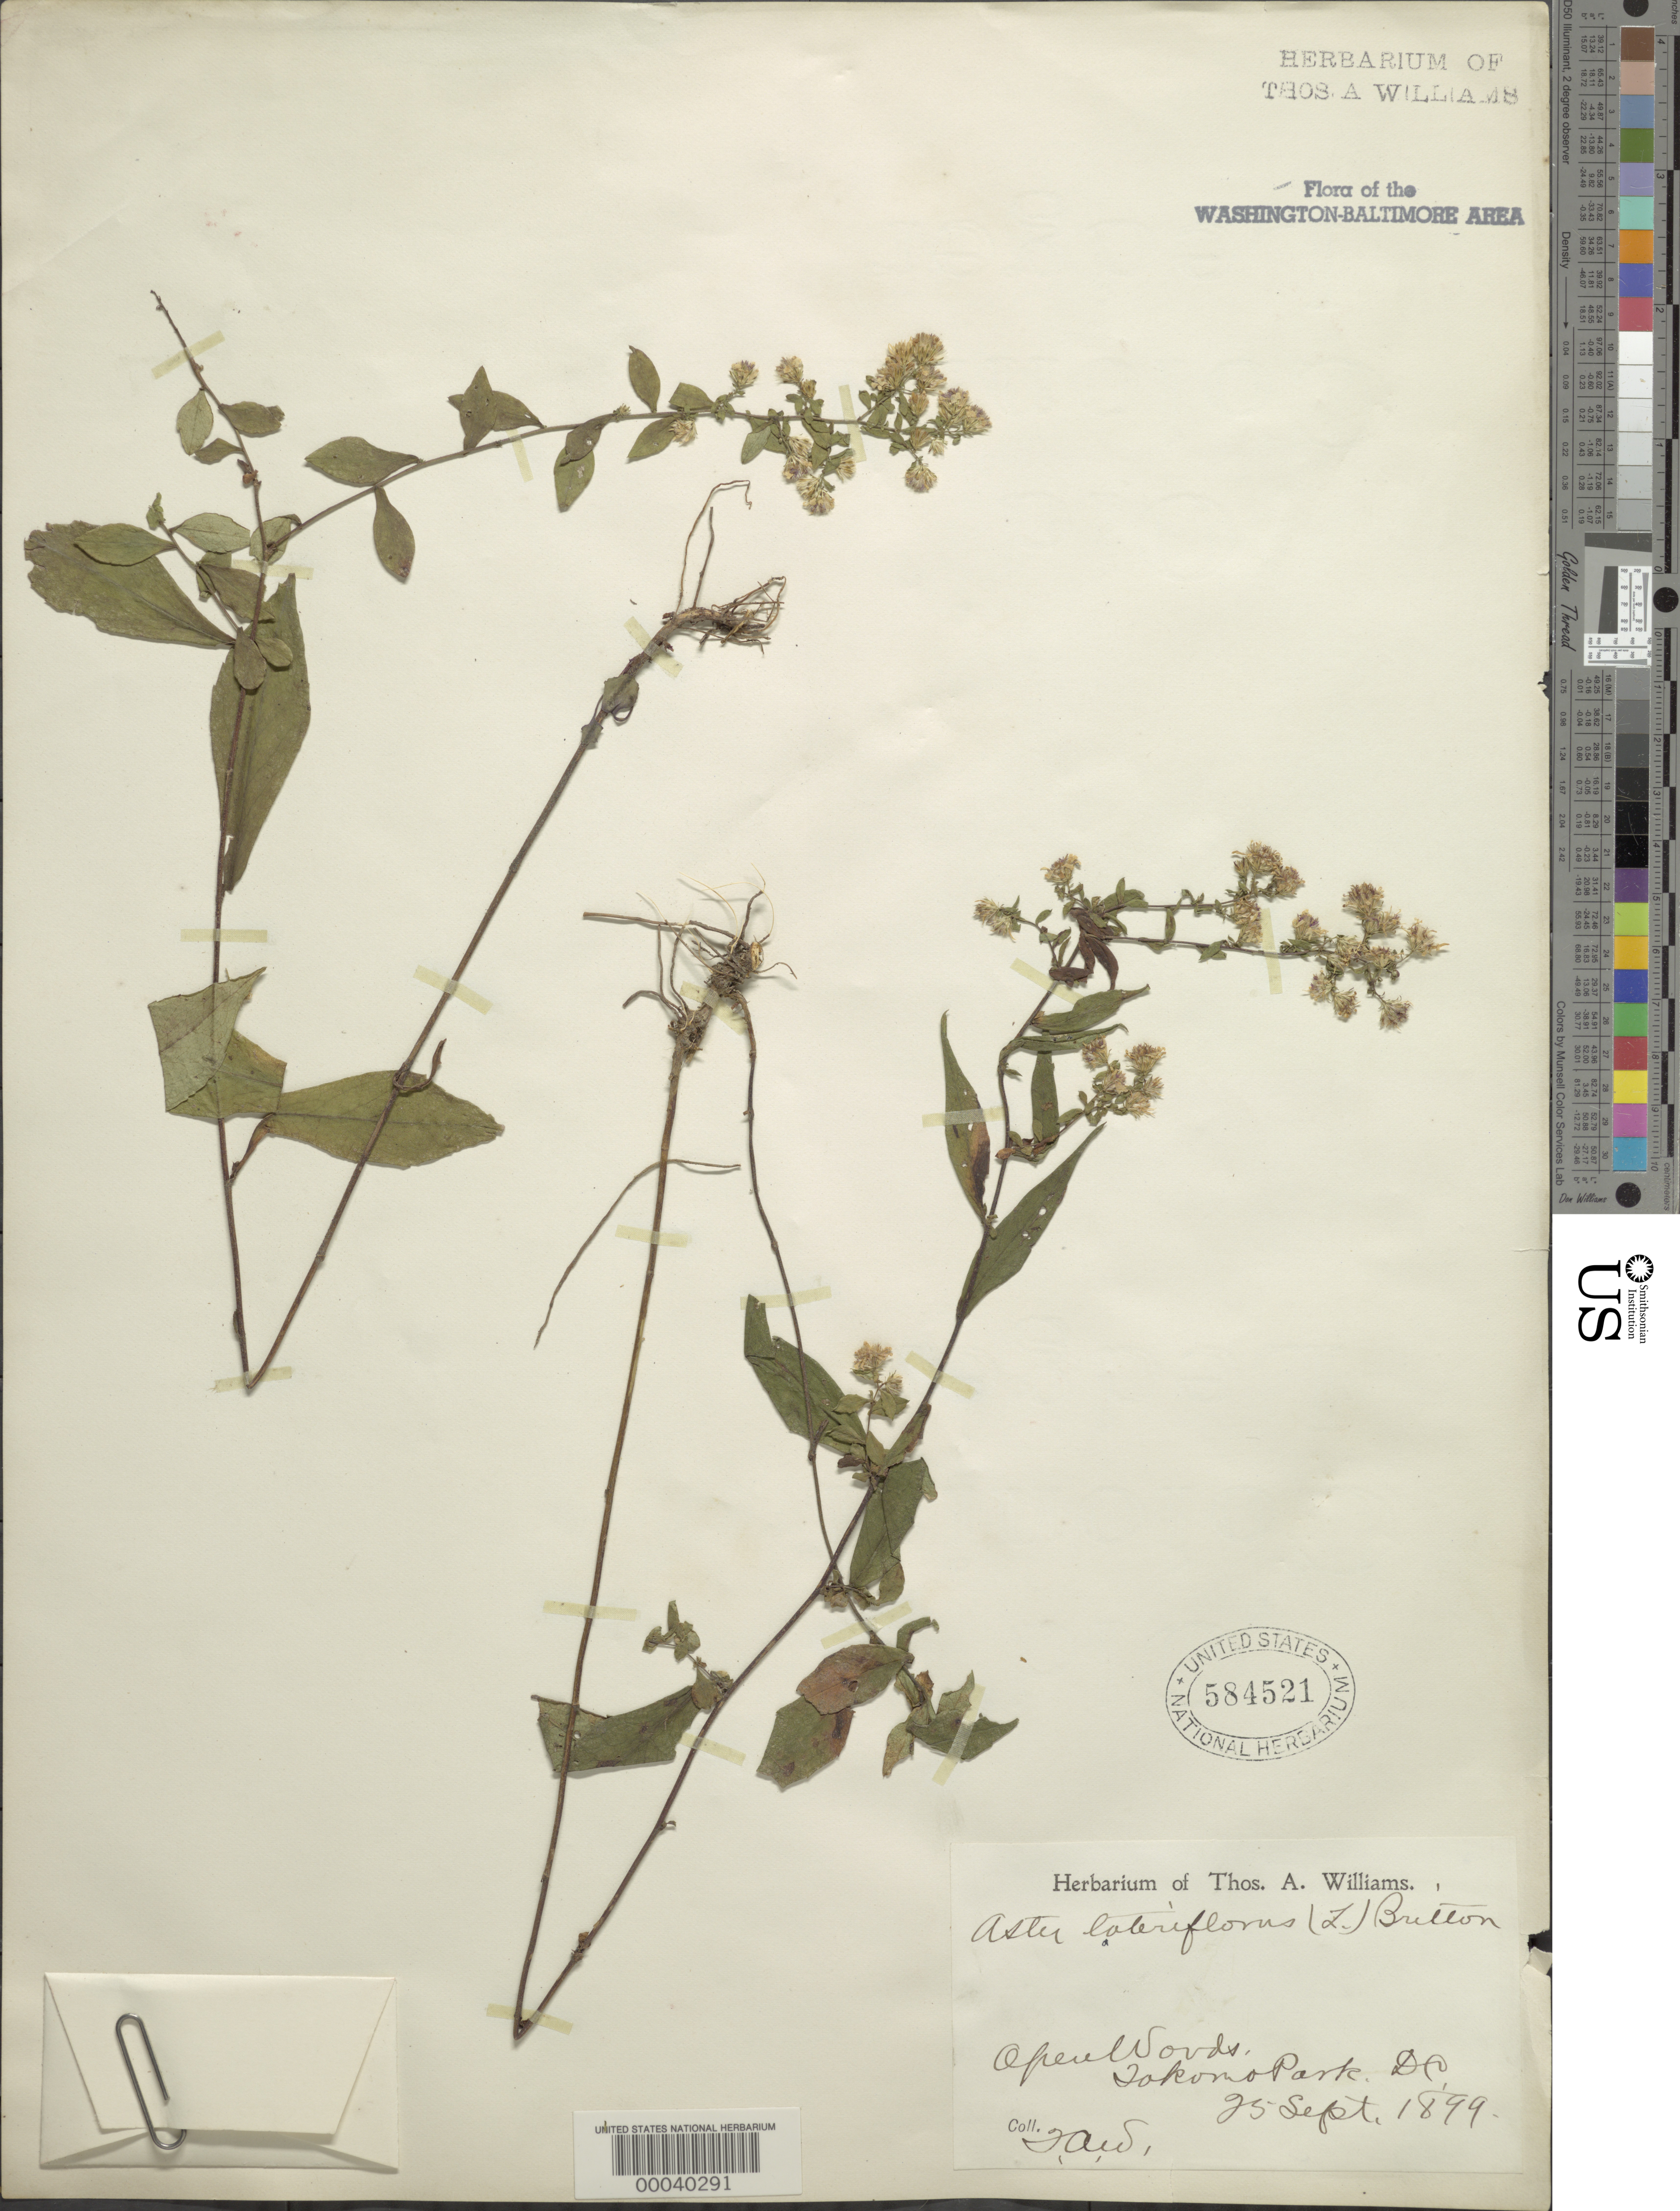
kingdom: Plantae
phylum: Tracheophyta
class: Magnoliopsida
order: Asterales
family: Asteraceae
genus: Symphyotrichum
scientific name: Symphyotrichum lateriflorum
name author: (L.) Á. Löve & D. Löve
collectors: T. A. Williams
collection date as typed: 25 Sep 1899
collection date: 1899-09-25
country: United States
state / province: District of Columbia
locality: Takoma Park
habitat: Open woods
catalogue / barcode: US 584521